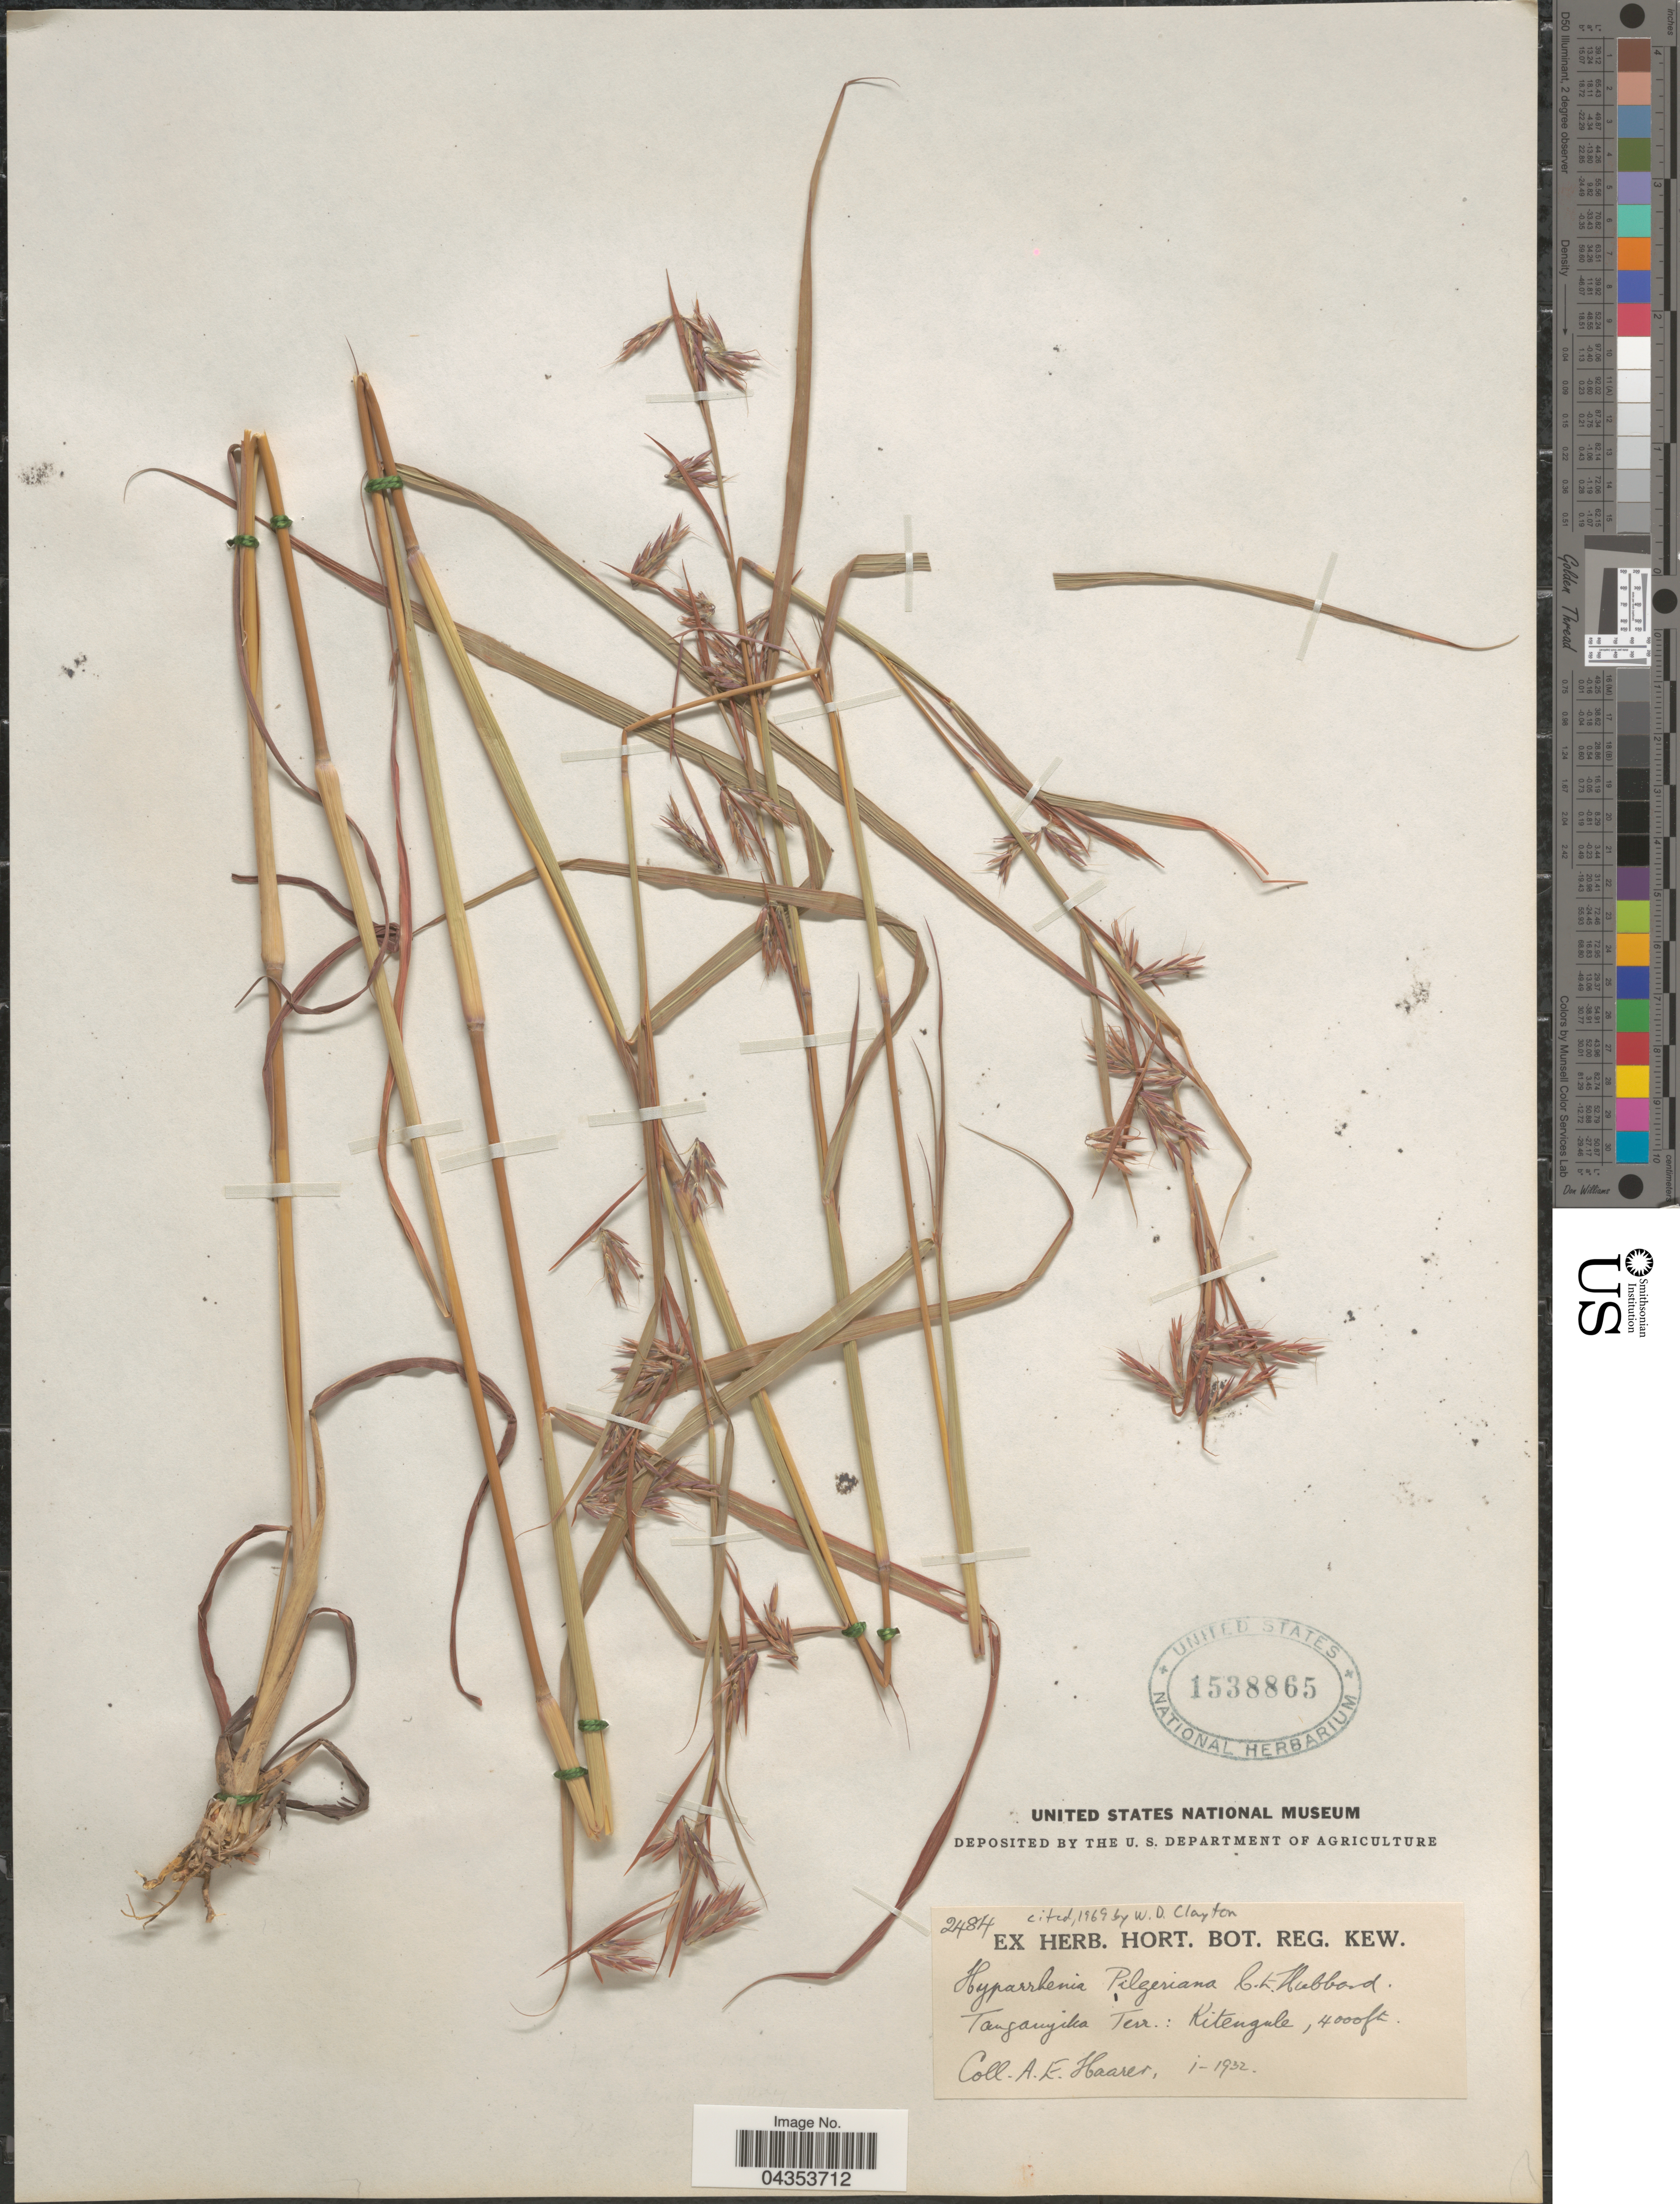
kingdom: Plantae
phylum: Tracheophyta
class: Liliopsida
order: Poales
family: Poaceae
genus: Hyparrhenia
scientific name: Hyparrhenia pilgeriana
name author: C.E. Hubb.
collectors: A. Haarer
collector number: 2484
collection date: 1932-01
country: Tanzania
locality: Tanganyika Terr.: Kitengale.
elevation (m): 1219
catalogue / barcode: US 1538865